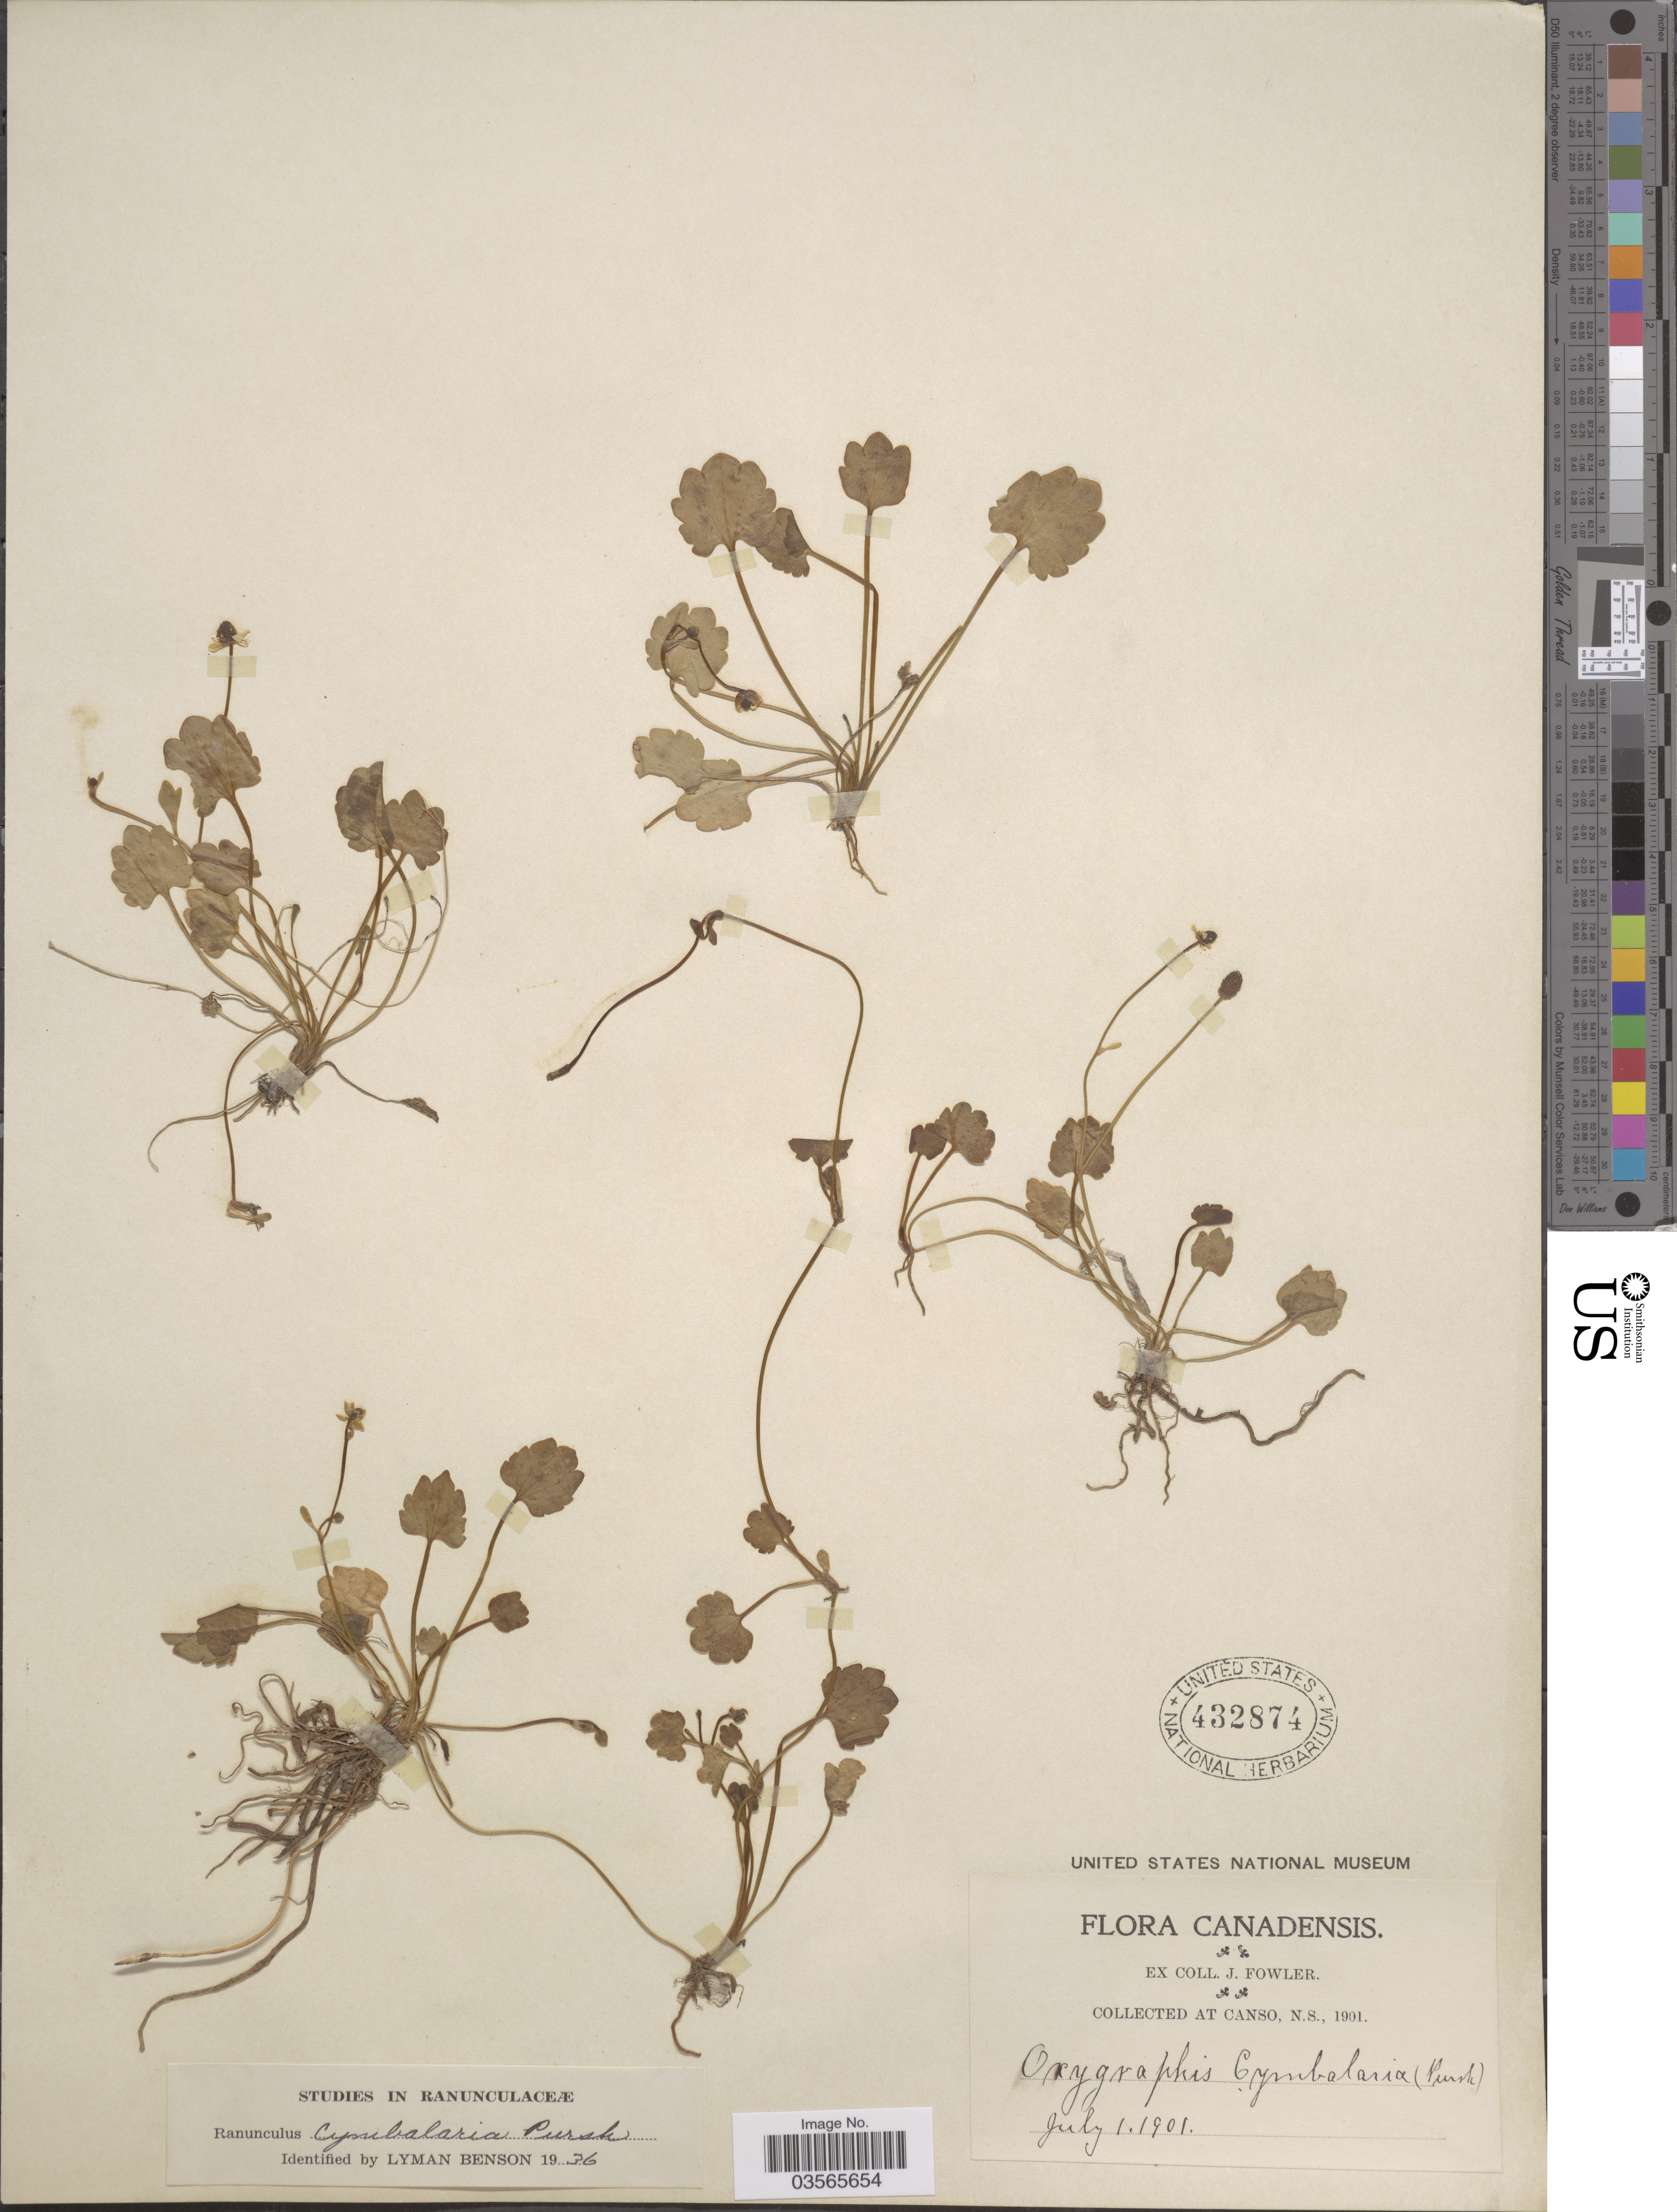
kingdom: Plantae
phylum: Tracheophyta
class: Magnoliopsida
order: Ranunculales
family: Ranunculaceae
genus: Halerpestes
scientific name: Halerpestes cymbalaria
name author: (Pursh) Greene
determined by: Strong, M. T., (US), Smithsonian Institution - National Museum of Natural History (UNITED STATES)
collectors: J. Fowler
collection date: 1901-07-01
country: Canada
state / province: Nova Scotia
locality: Canso, N.S.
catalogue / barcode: US 432874